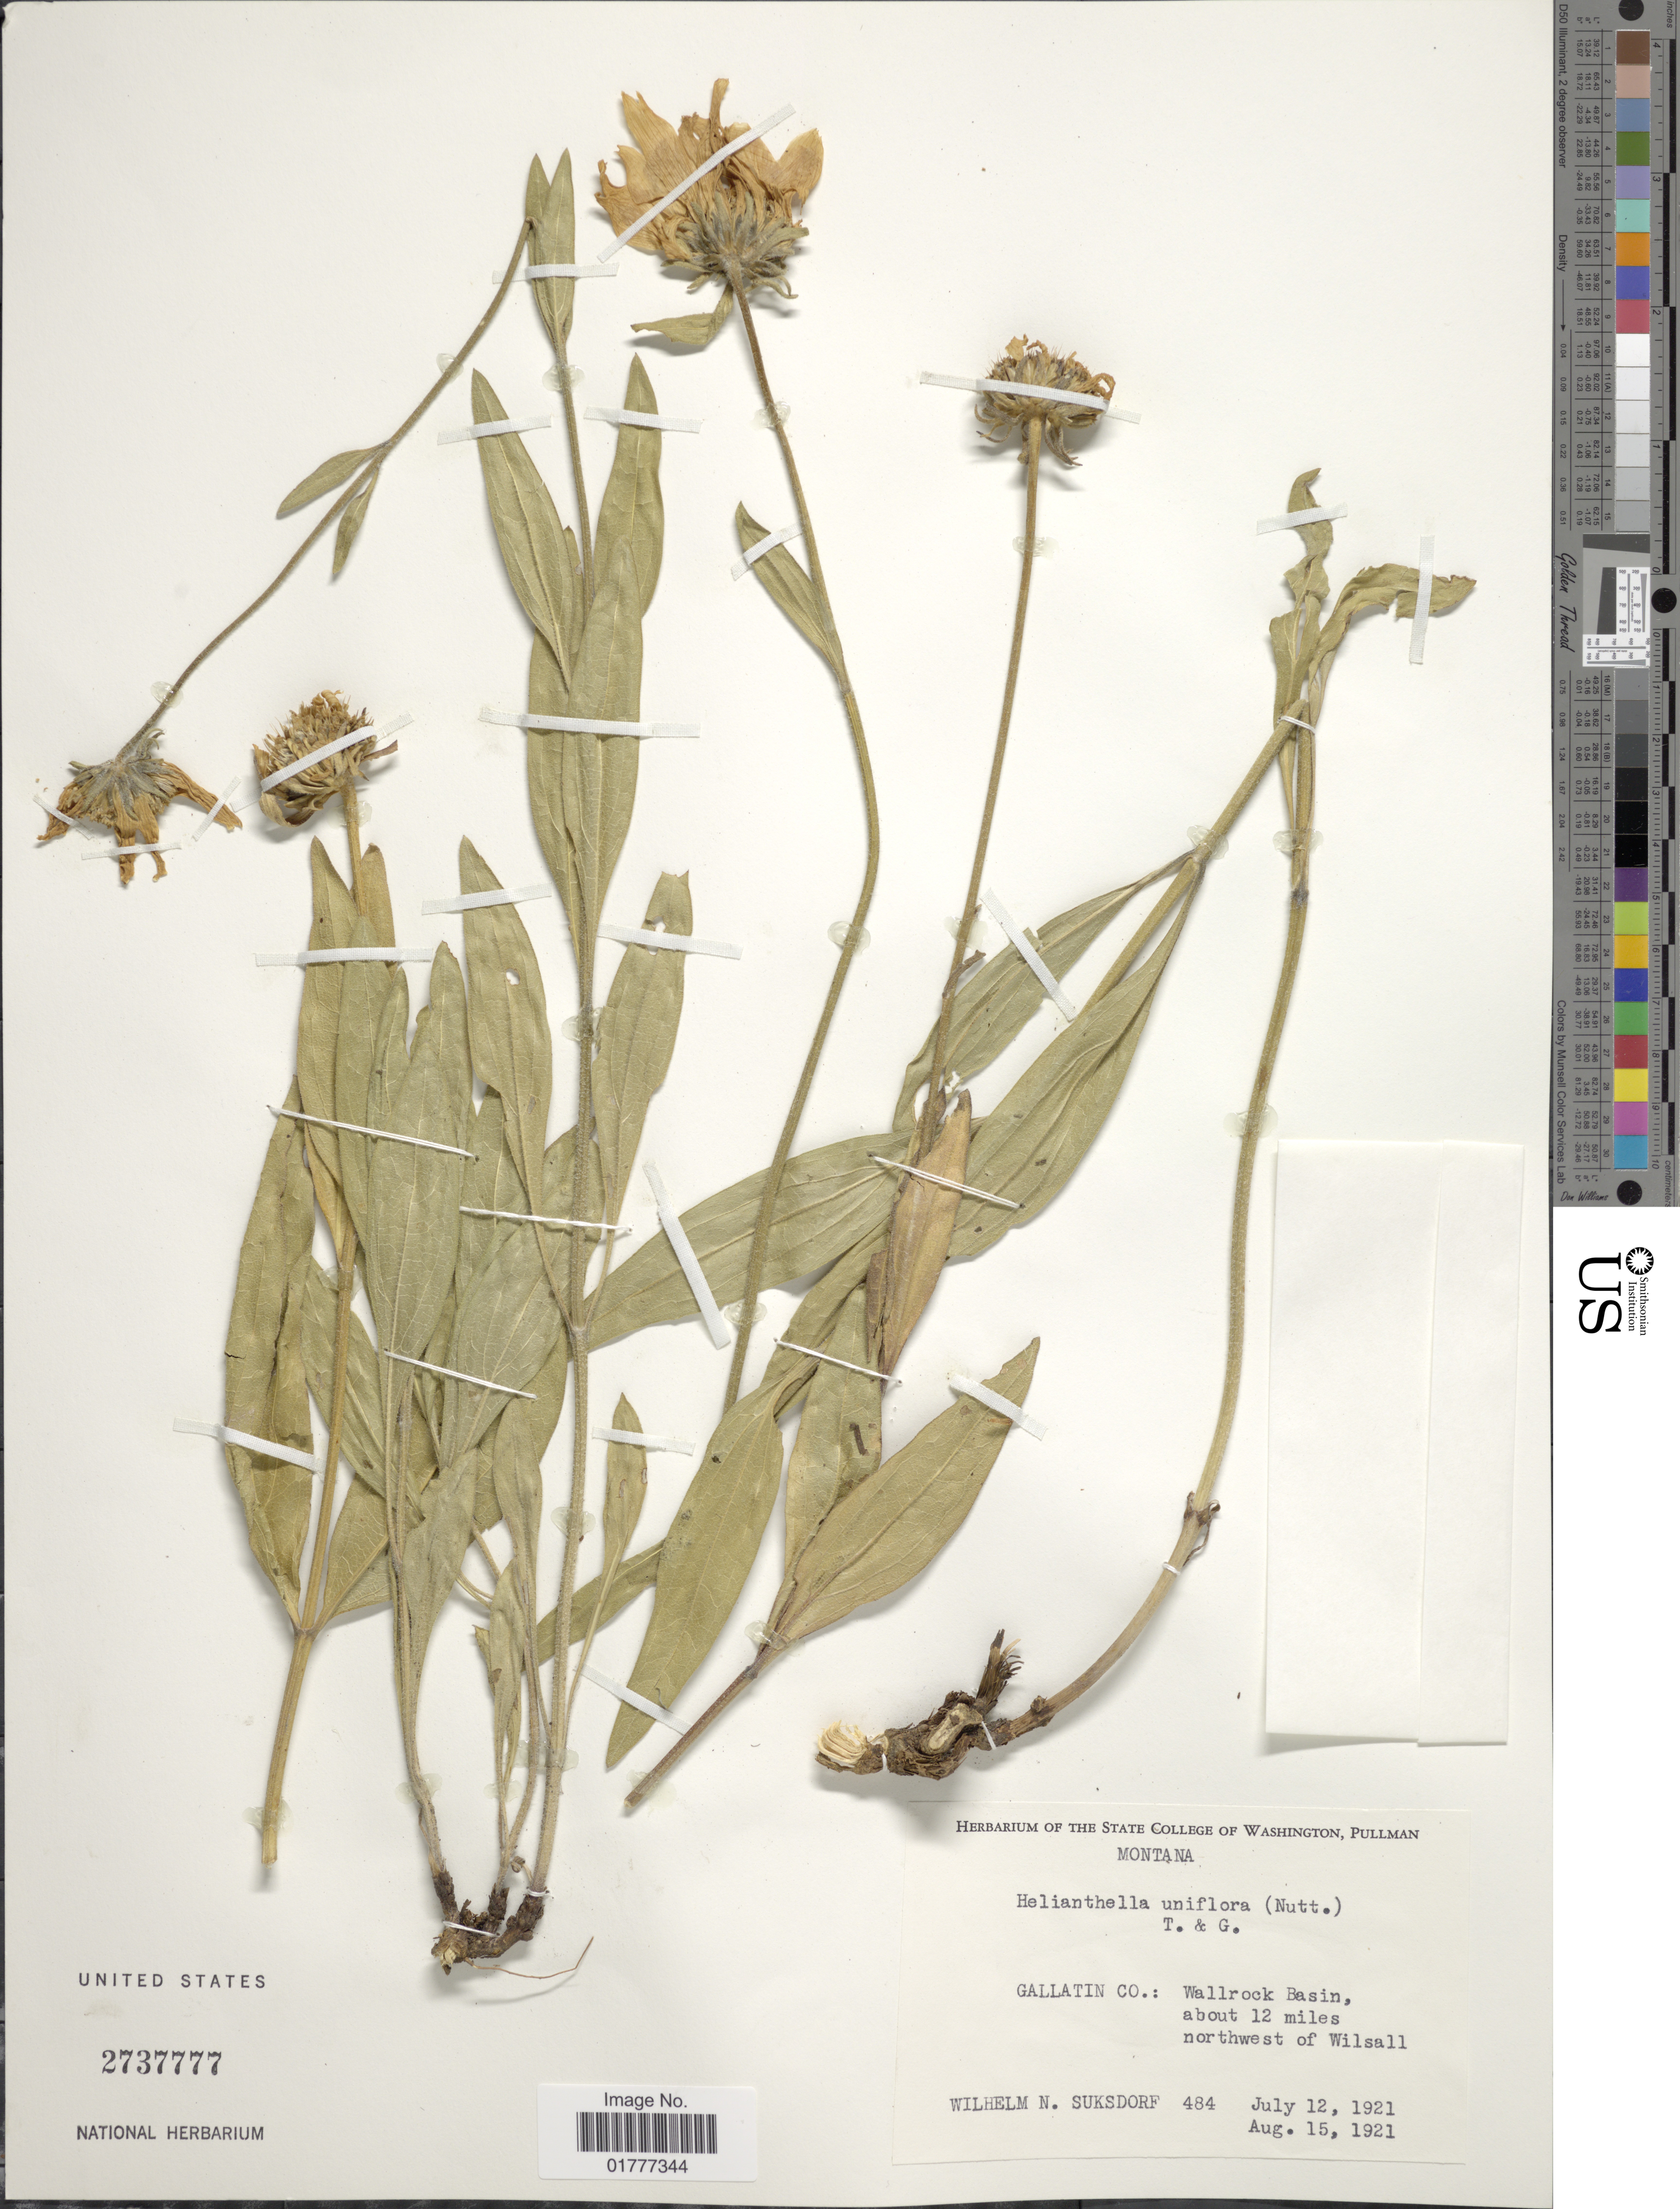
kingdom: Plantae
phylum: Tracheophyta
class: Magnoliopsida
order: Asterales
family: Asteraceae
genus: Helianthella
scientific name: Helianthella uniflora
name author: Torr. & A. Gray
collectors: W. N. Suksdorf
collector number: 484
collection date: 1921-07-12/1921-08-15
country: United States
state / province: Montana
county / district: Gallatin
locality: Wallrock basin, about 12 miles NW of Wilsall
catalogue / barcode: US 2737777